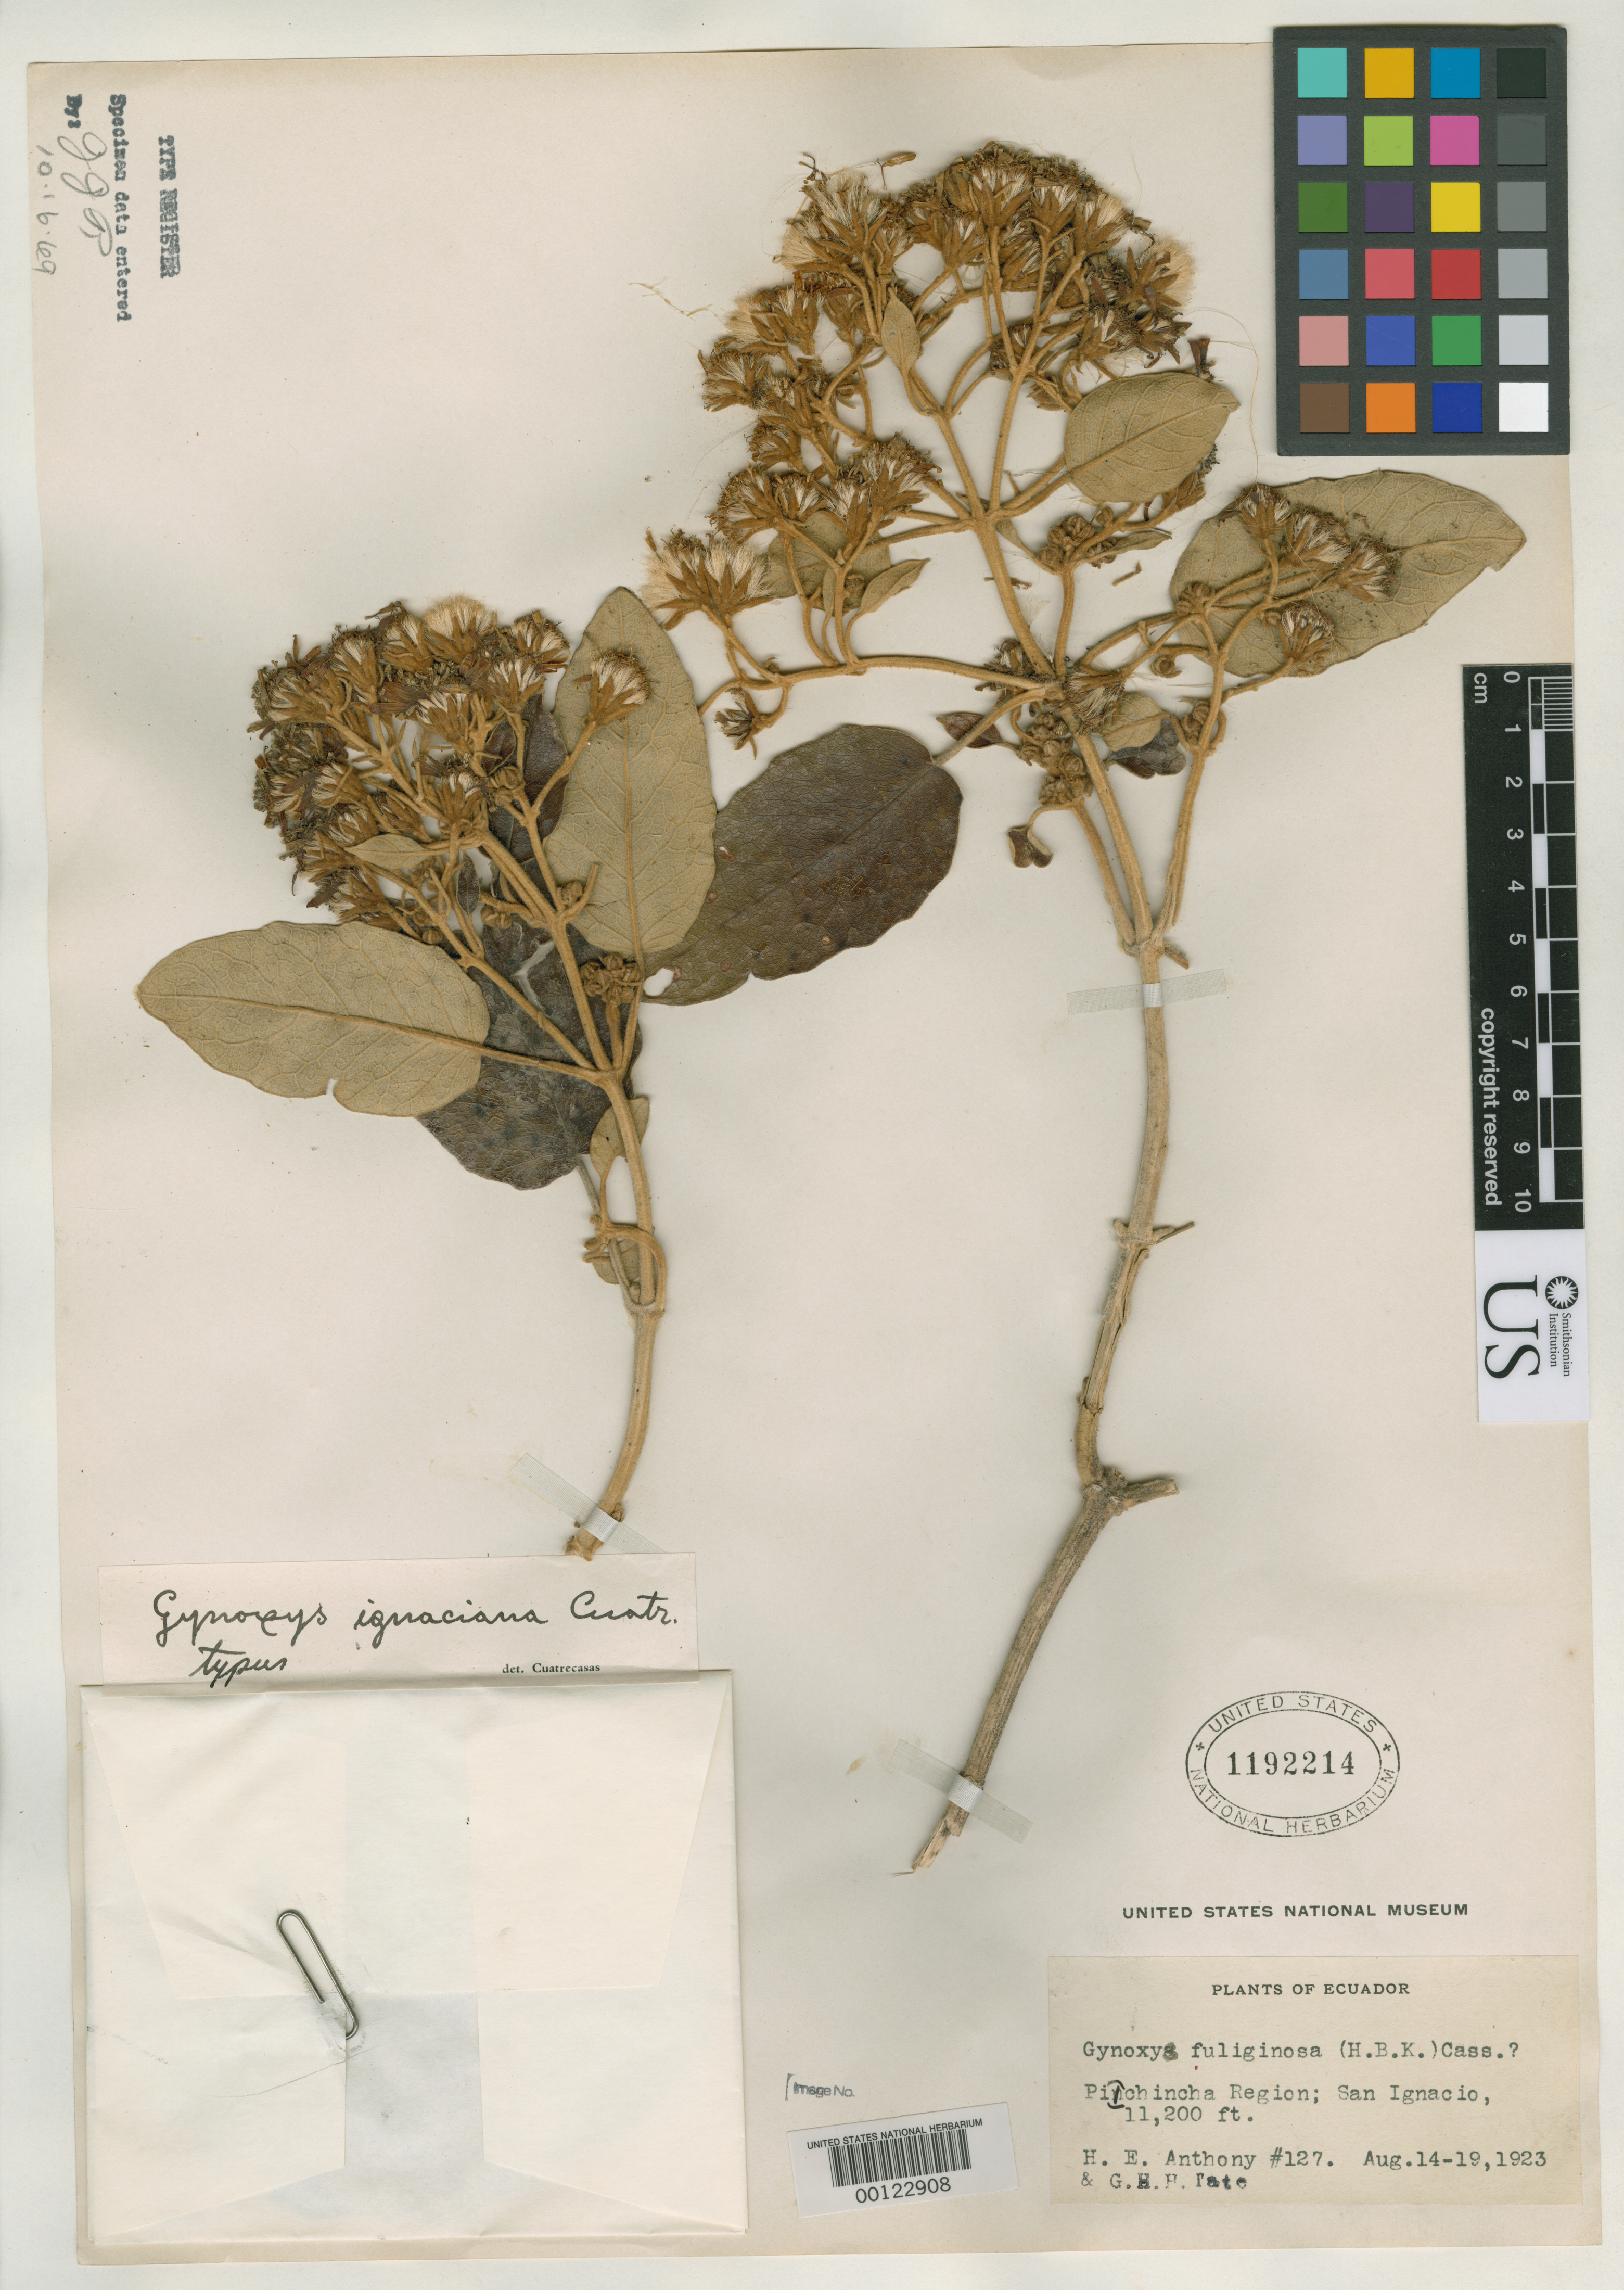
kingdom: Plantae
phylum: Tracheophyta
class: Magnoliopsida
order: Asterales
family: Asteraceae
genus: Gynoxys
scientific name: Gynoxys ignaciana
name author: Cuatrec.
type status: Holotype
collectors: H. E. Anthony & G. H. H.Tate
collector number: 127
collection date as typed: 14 Aug 1923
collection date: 1923-08-14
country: Ecuador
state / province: Pichincha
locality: San Ignacio.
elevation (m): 3414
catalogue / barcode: US 1192214